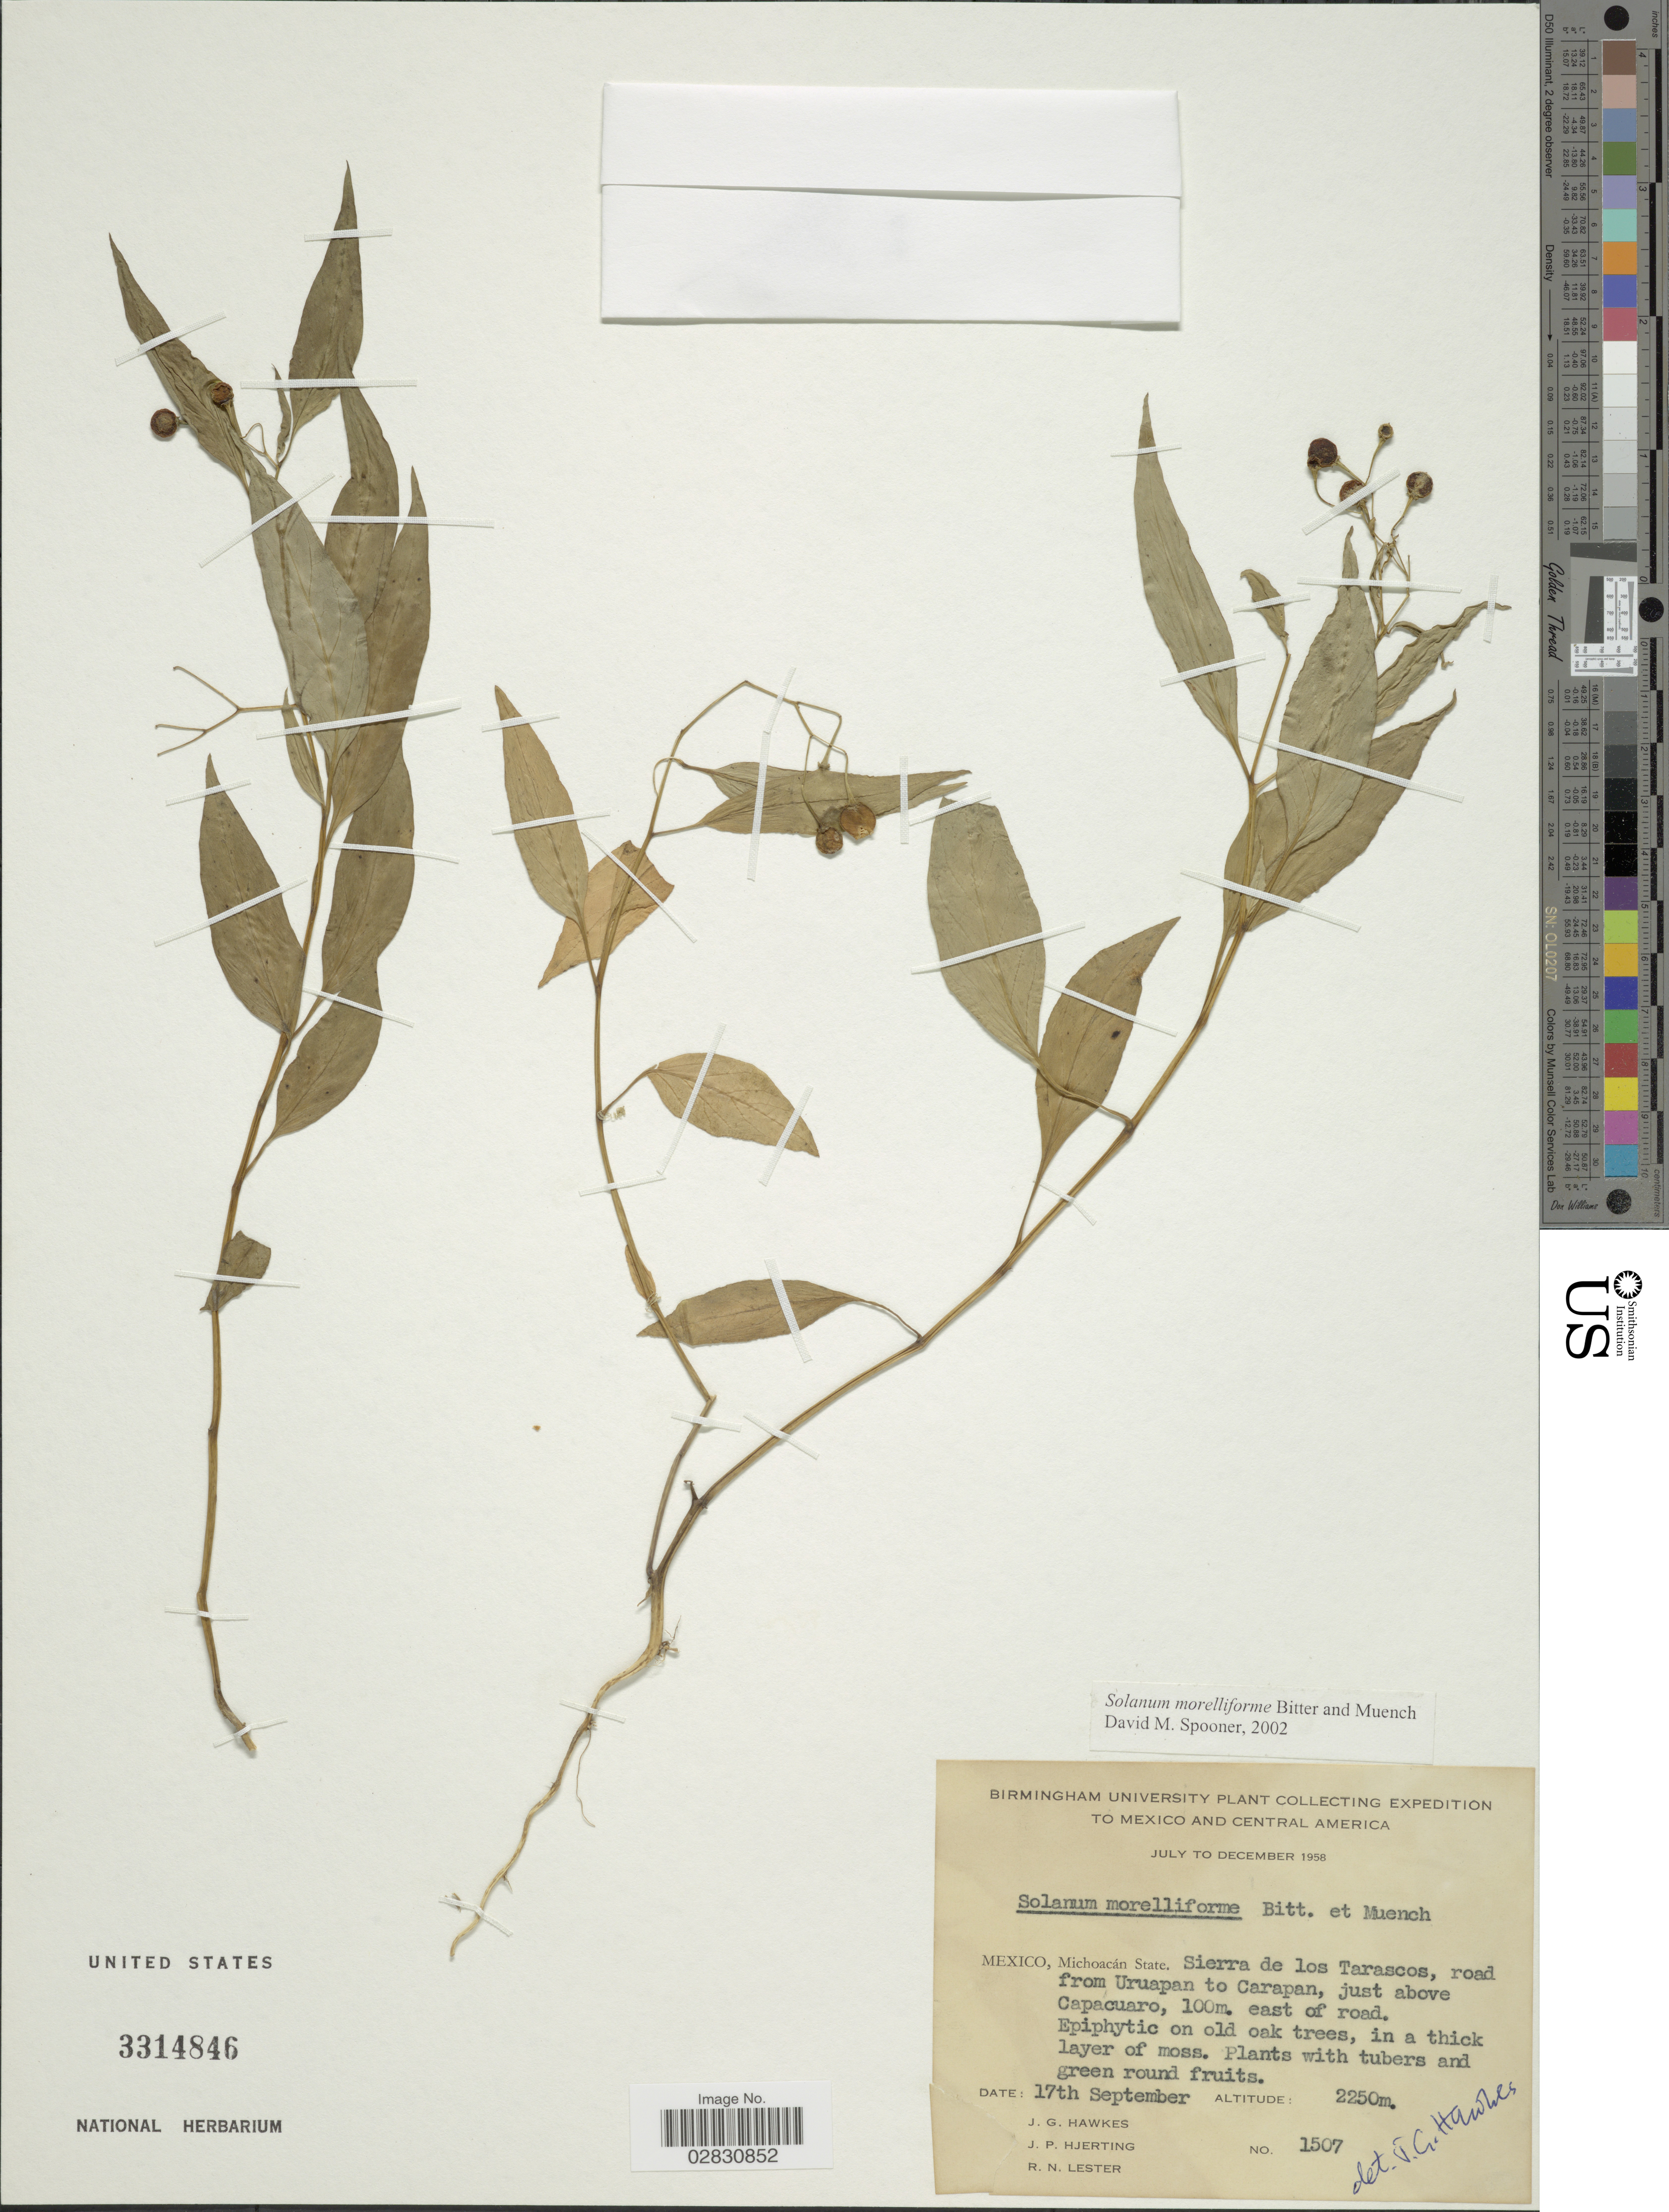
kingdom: Plantae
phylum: Tracheophyta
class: Magnoliopsida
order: Solanales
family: Solanaceae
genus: Solanum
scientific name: Solanum morelliforme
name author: Bitter & Munch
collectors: J. Hawkes, J. P. Hjerting & R. Lester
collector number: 1507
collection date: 1958-09-17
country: Mexico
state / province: Michoacán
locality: Mexico, Michoacan State, Sierra de los Tarascos, road from Uruapan to Carapan, just above Capacuaro, 100m. east of road.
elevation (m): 2250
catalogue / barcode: US 3314846